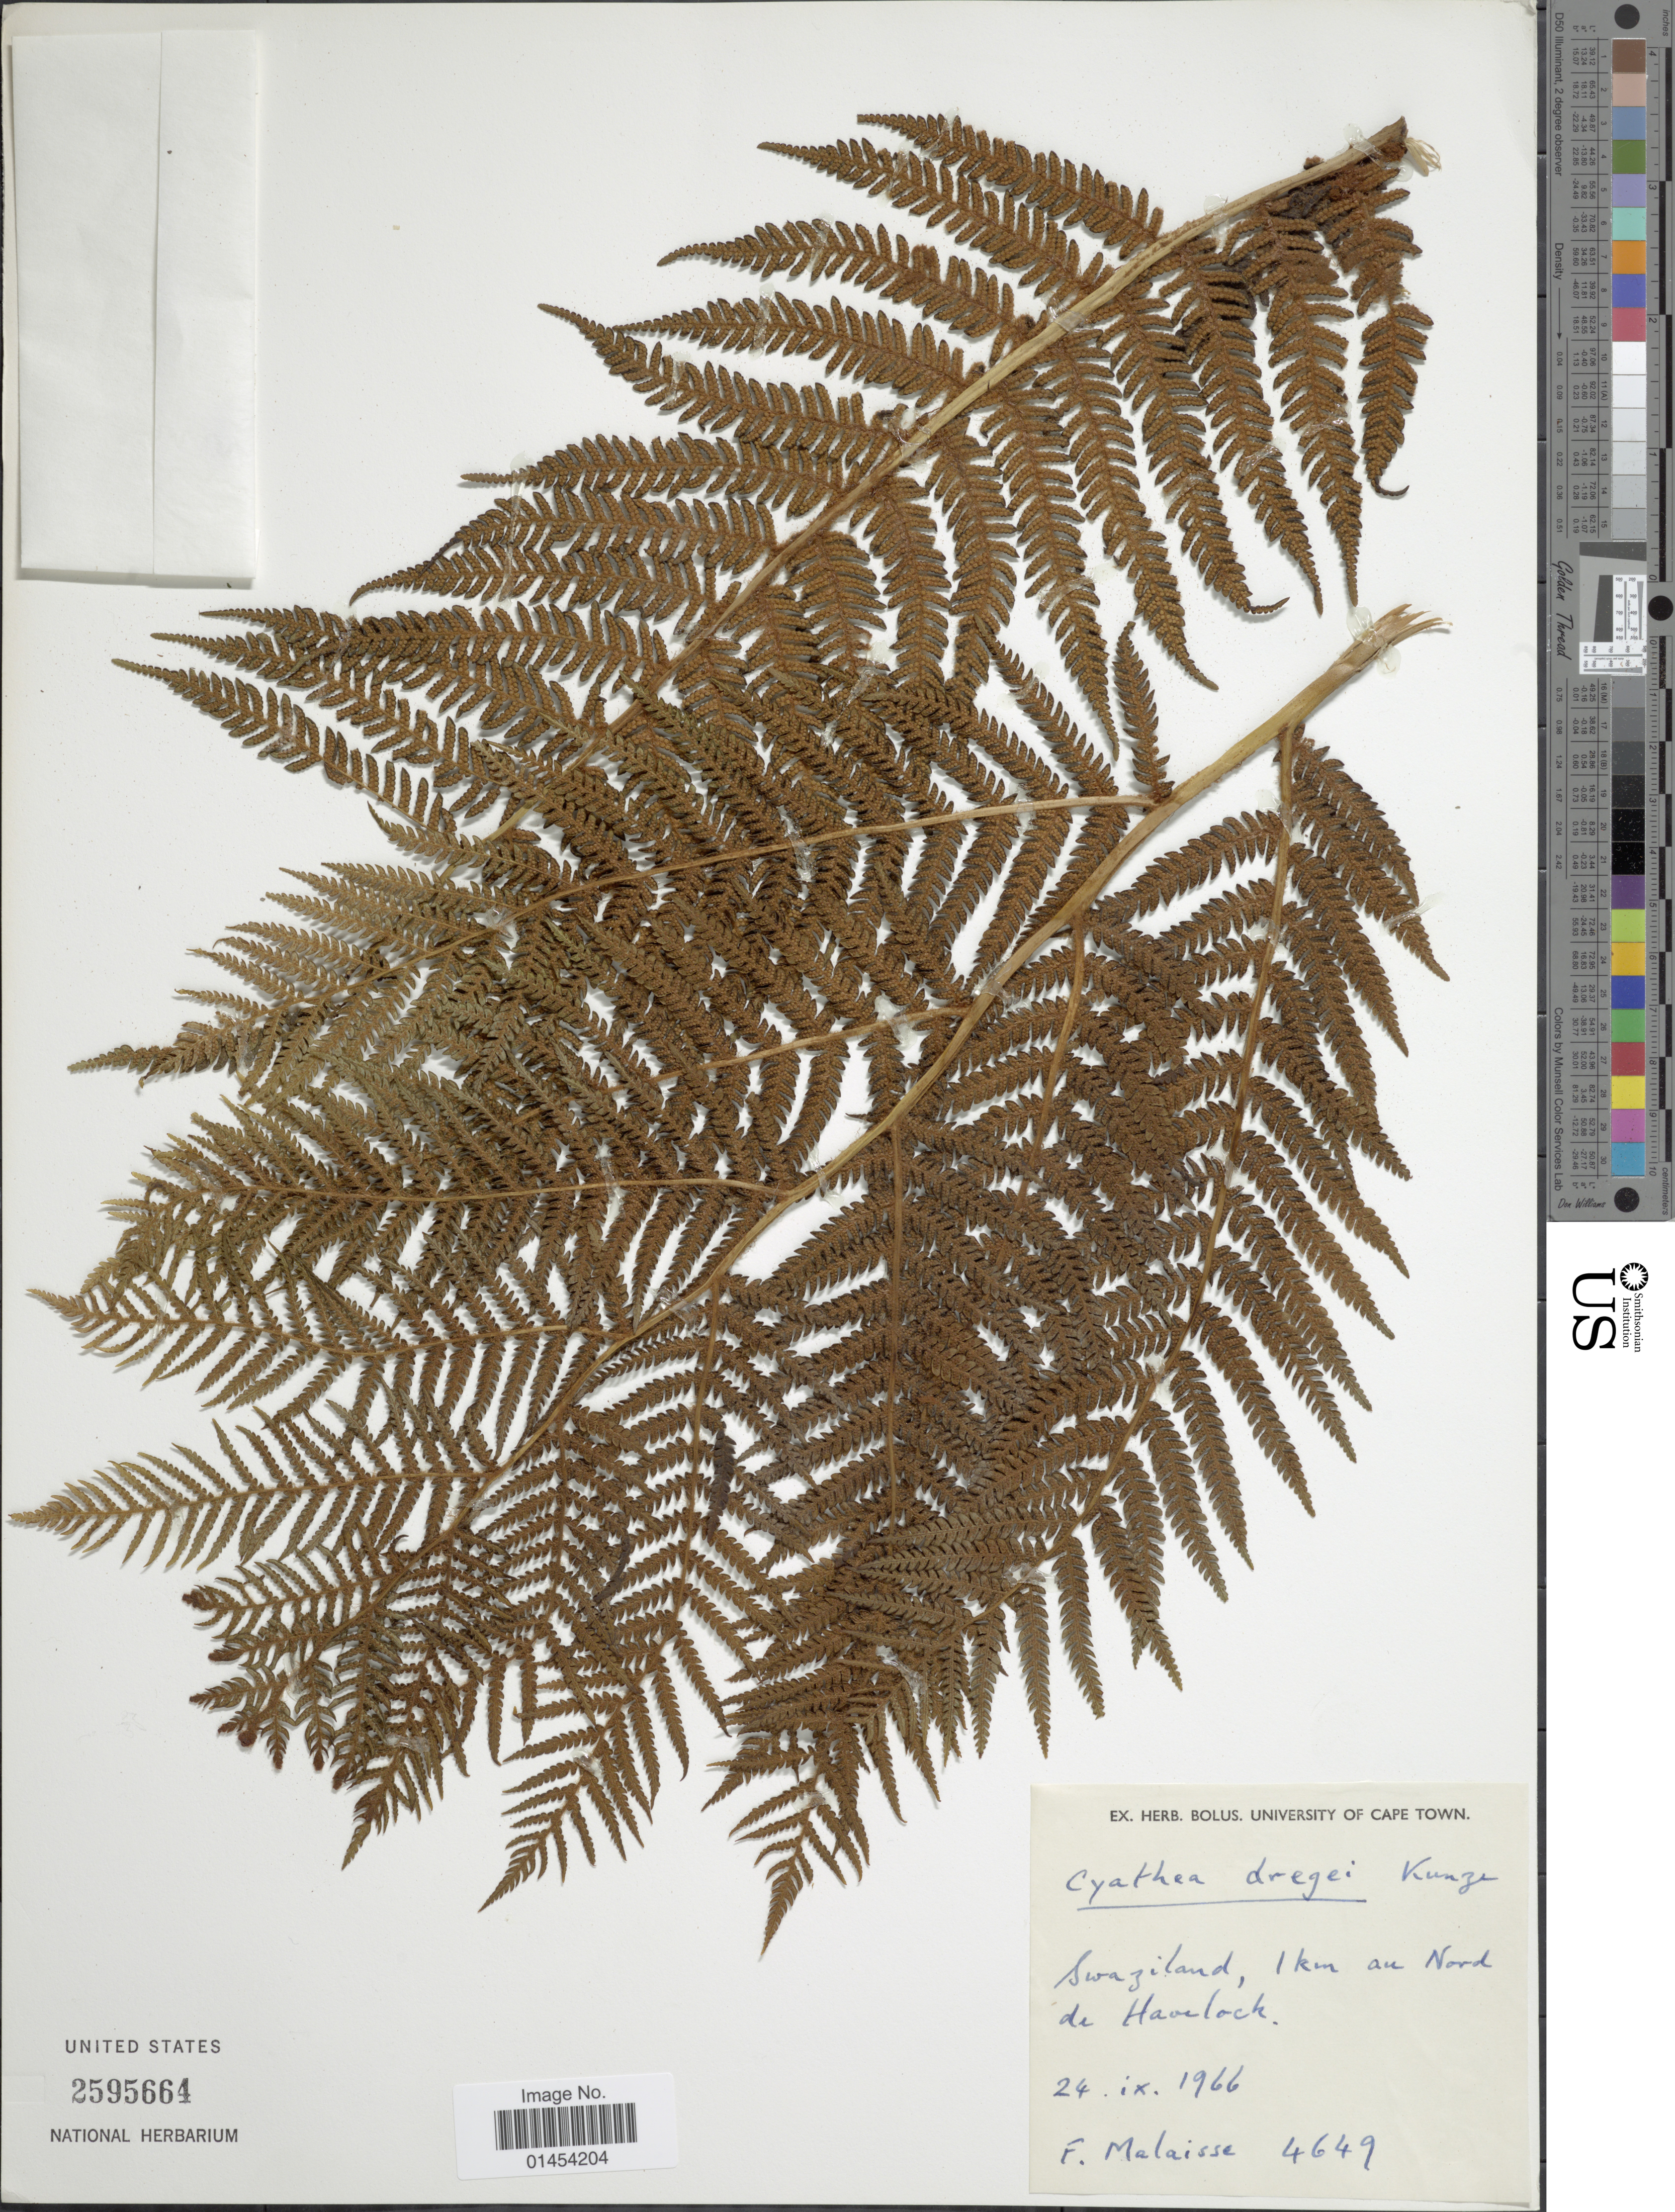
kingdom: Plantae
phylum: Tracheophyta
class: Polypodiopsida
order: Cyatheales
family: Cyatheaceae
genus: Cyathea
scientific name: Cyathea dregei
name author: Kunze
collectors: F. Malaisse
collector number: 4649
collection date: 1966-09-24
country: Eswatini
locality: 1 km au Nord de Havelock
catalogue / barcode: US 2595664